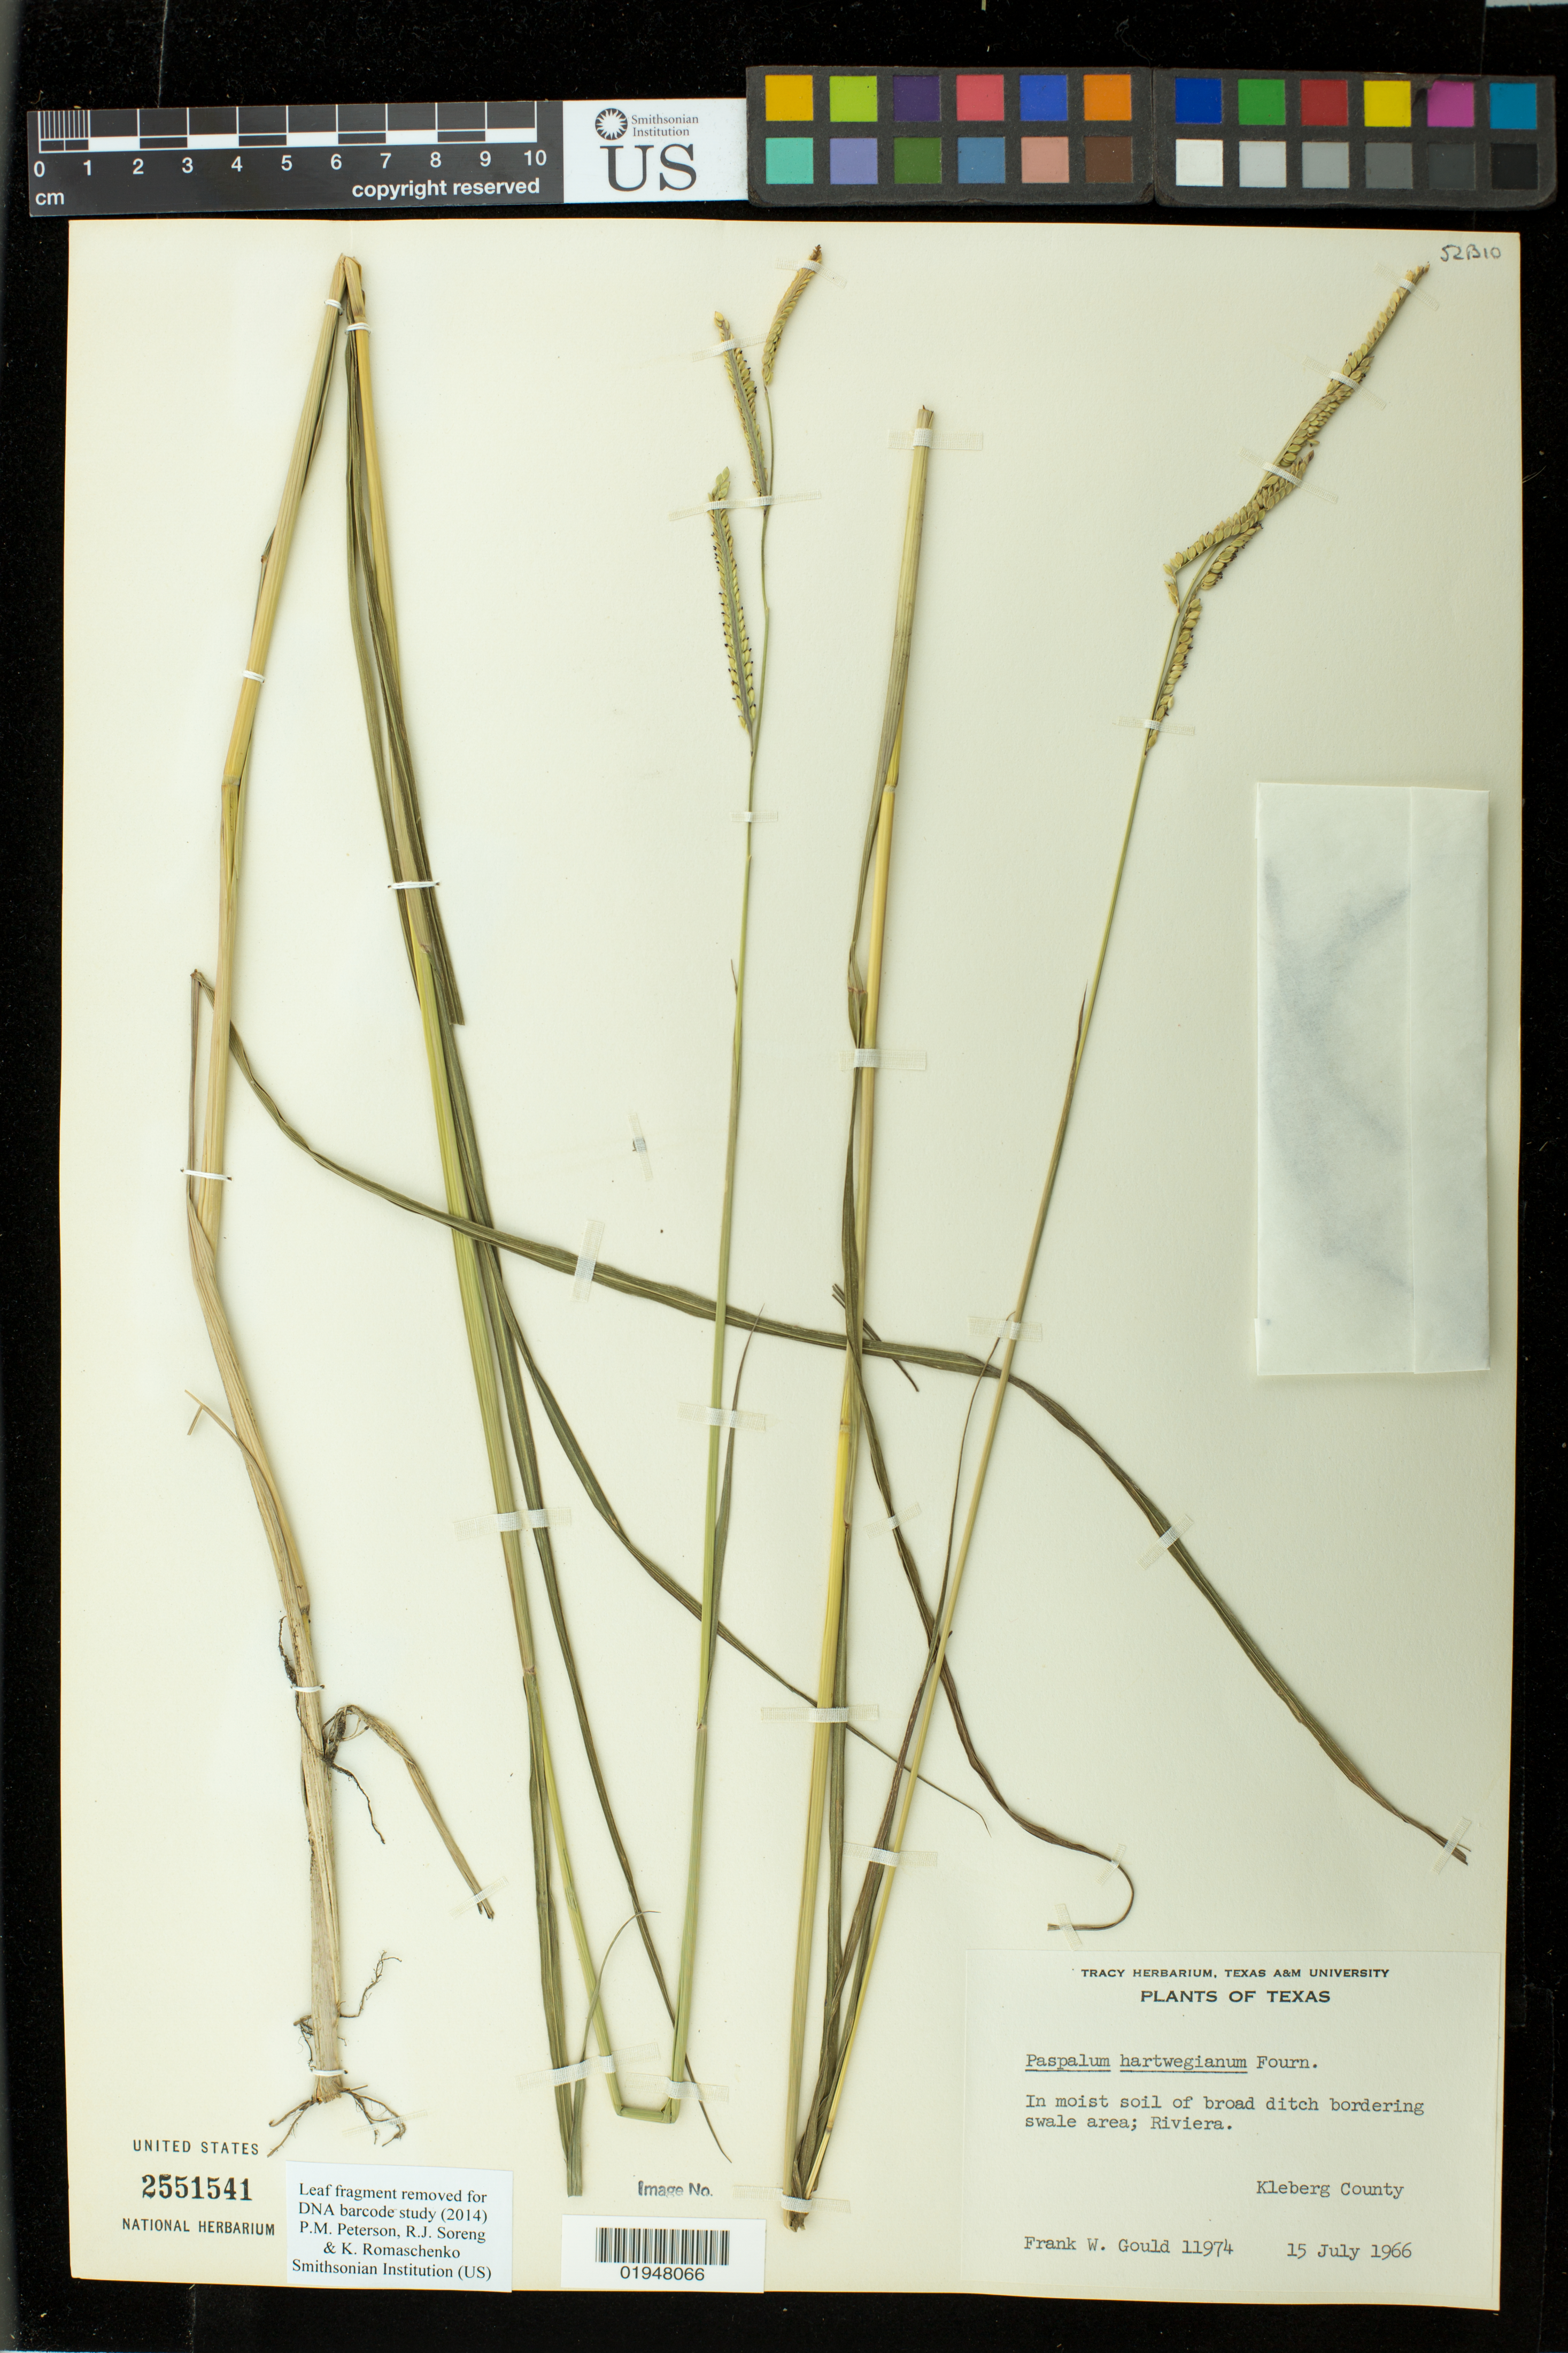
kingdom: Plantae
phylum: Tracheophyta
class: Liliopsida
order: Poales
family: Poaceae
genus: Paspalum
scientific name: Paspalum hartwegianum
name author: E. Fourn.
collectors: F. W. Gould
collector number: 11974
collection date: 1966-07-15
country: United States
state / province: Texas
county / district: Kleberg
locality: Riviera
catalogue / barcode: US 2551541